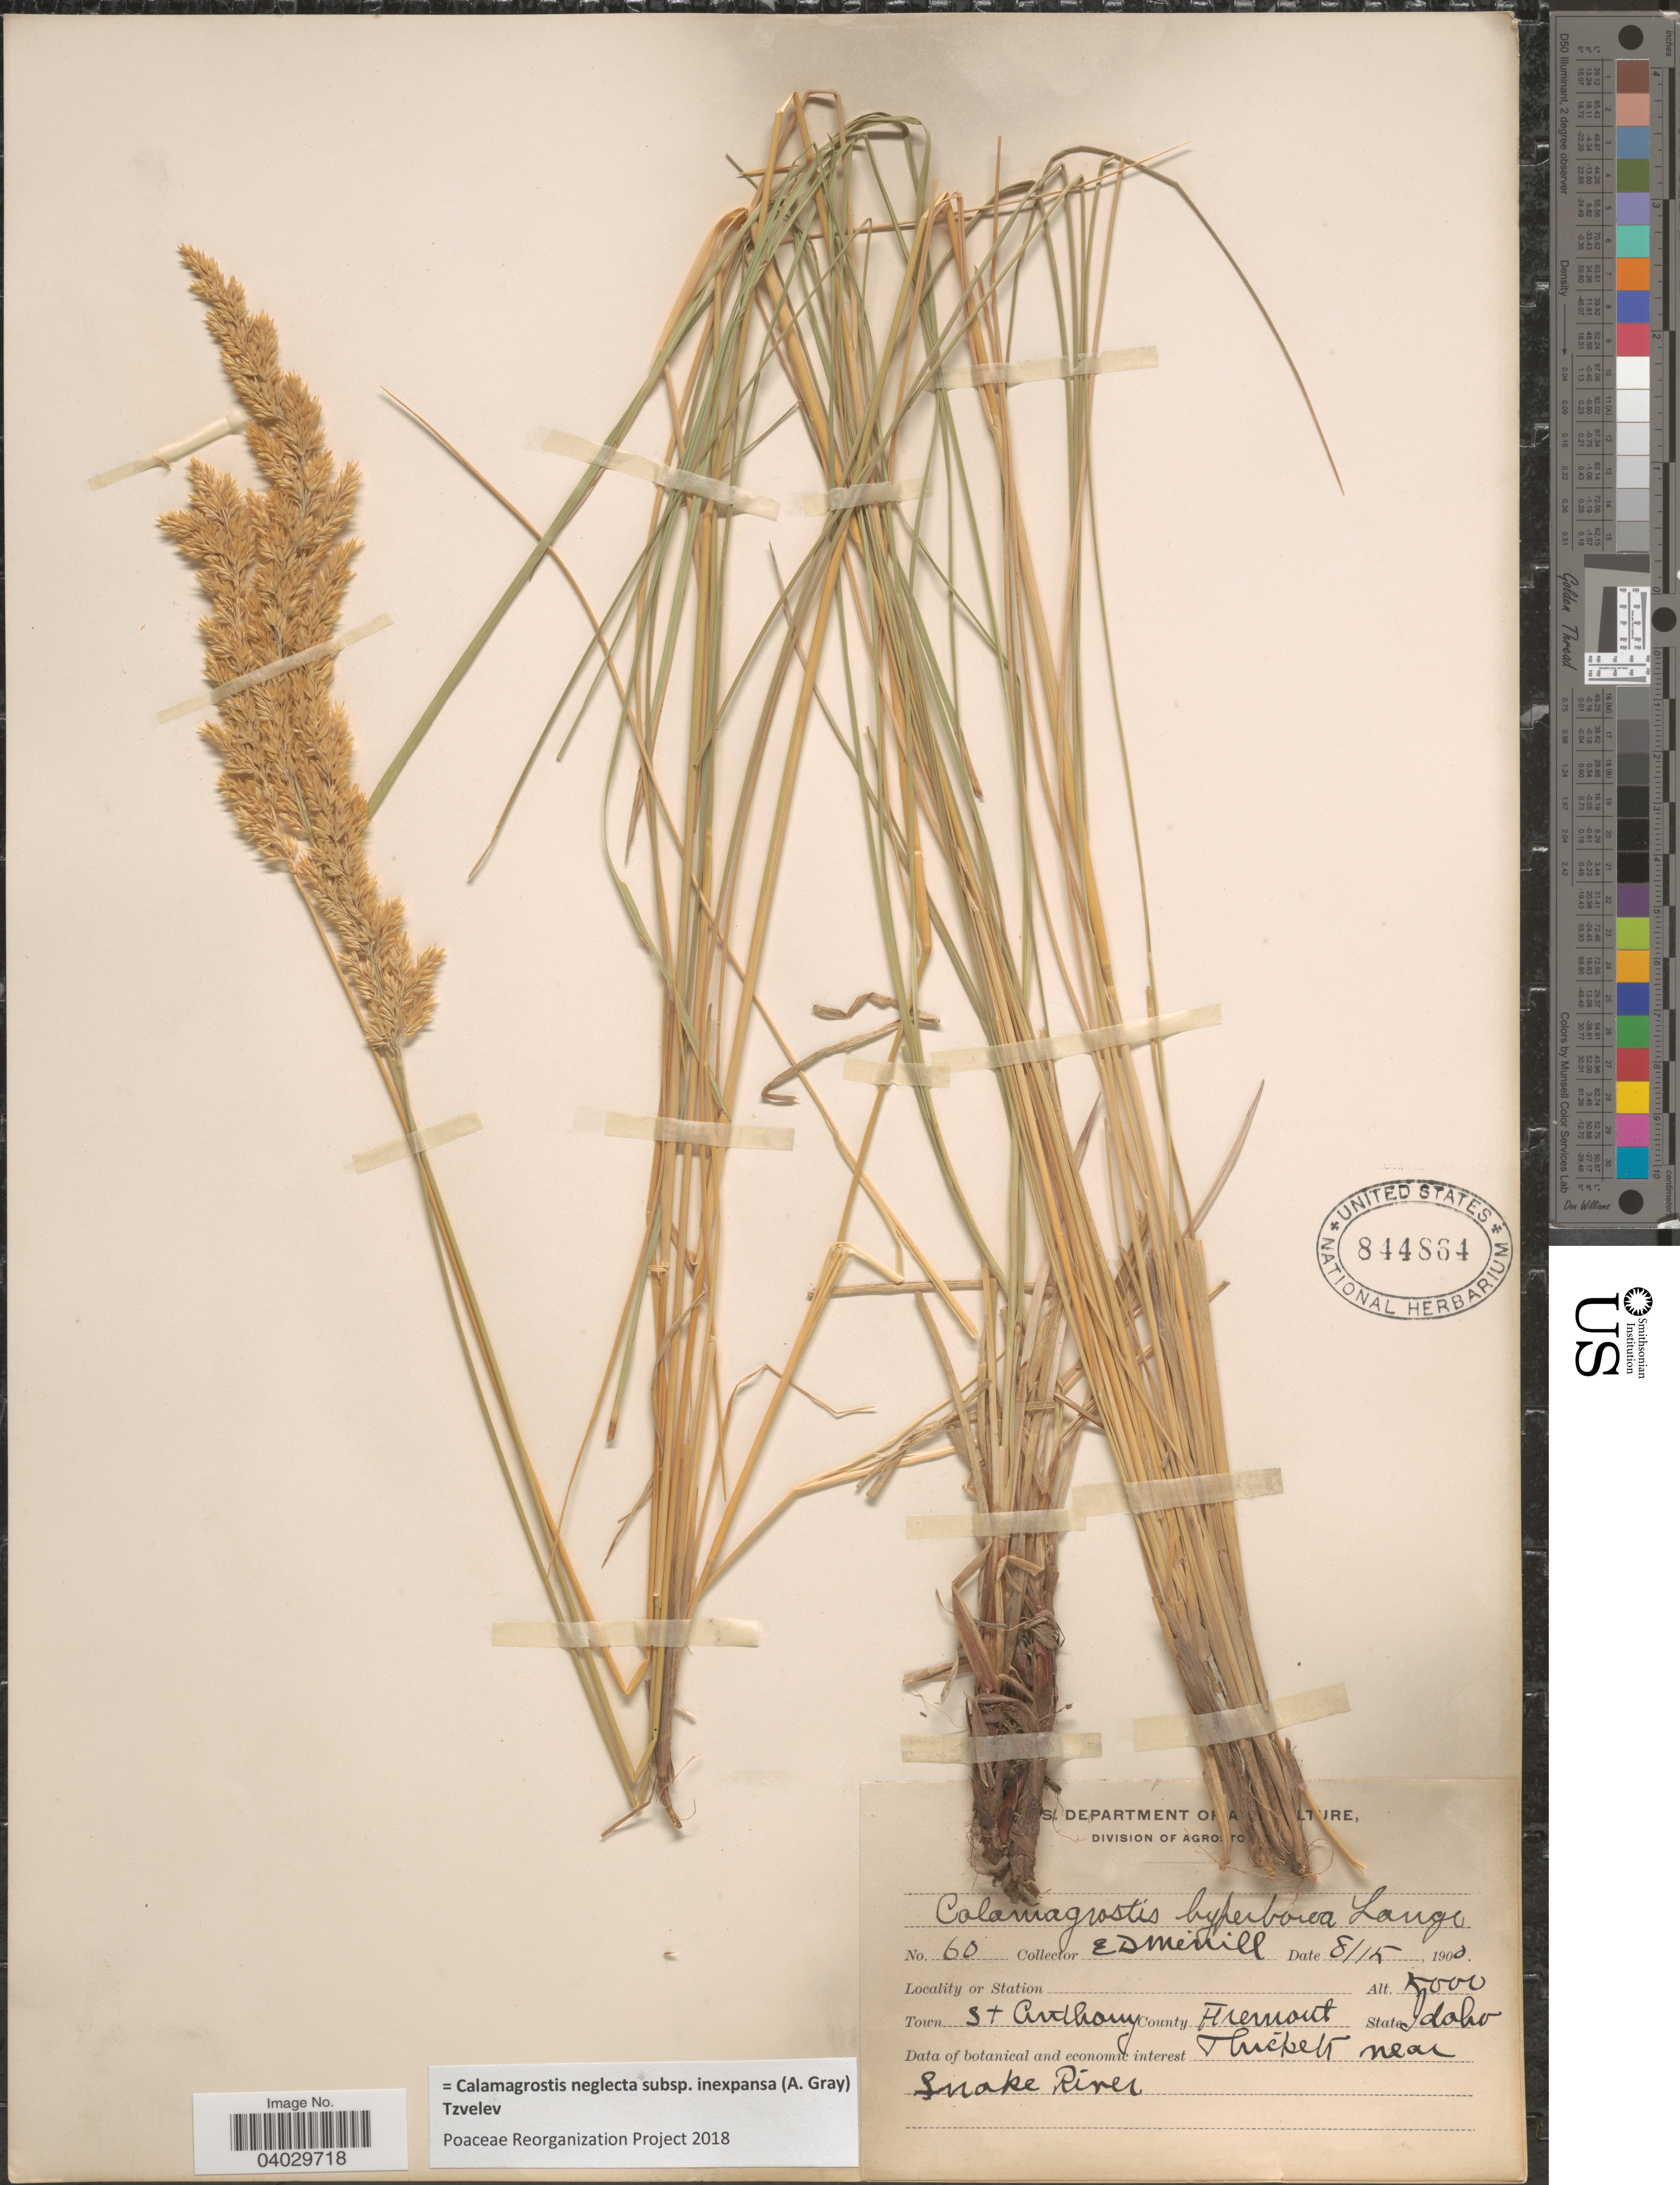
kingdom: Plantae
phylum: Tracheophyta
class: Liliopsida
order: Poales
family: Poaceae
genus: Calamagrostis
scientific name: Calamagrostis neglecta subsp. inexpansa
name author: (A. Gray) Tzvelev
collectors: E. D. Merrill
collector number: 60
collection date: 1900-08-15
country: United States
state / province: Idaho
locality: Town St Anthony. County Fremont. Thicket near Snake River.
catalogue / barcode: US 844864